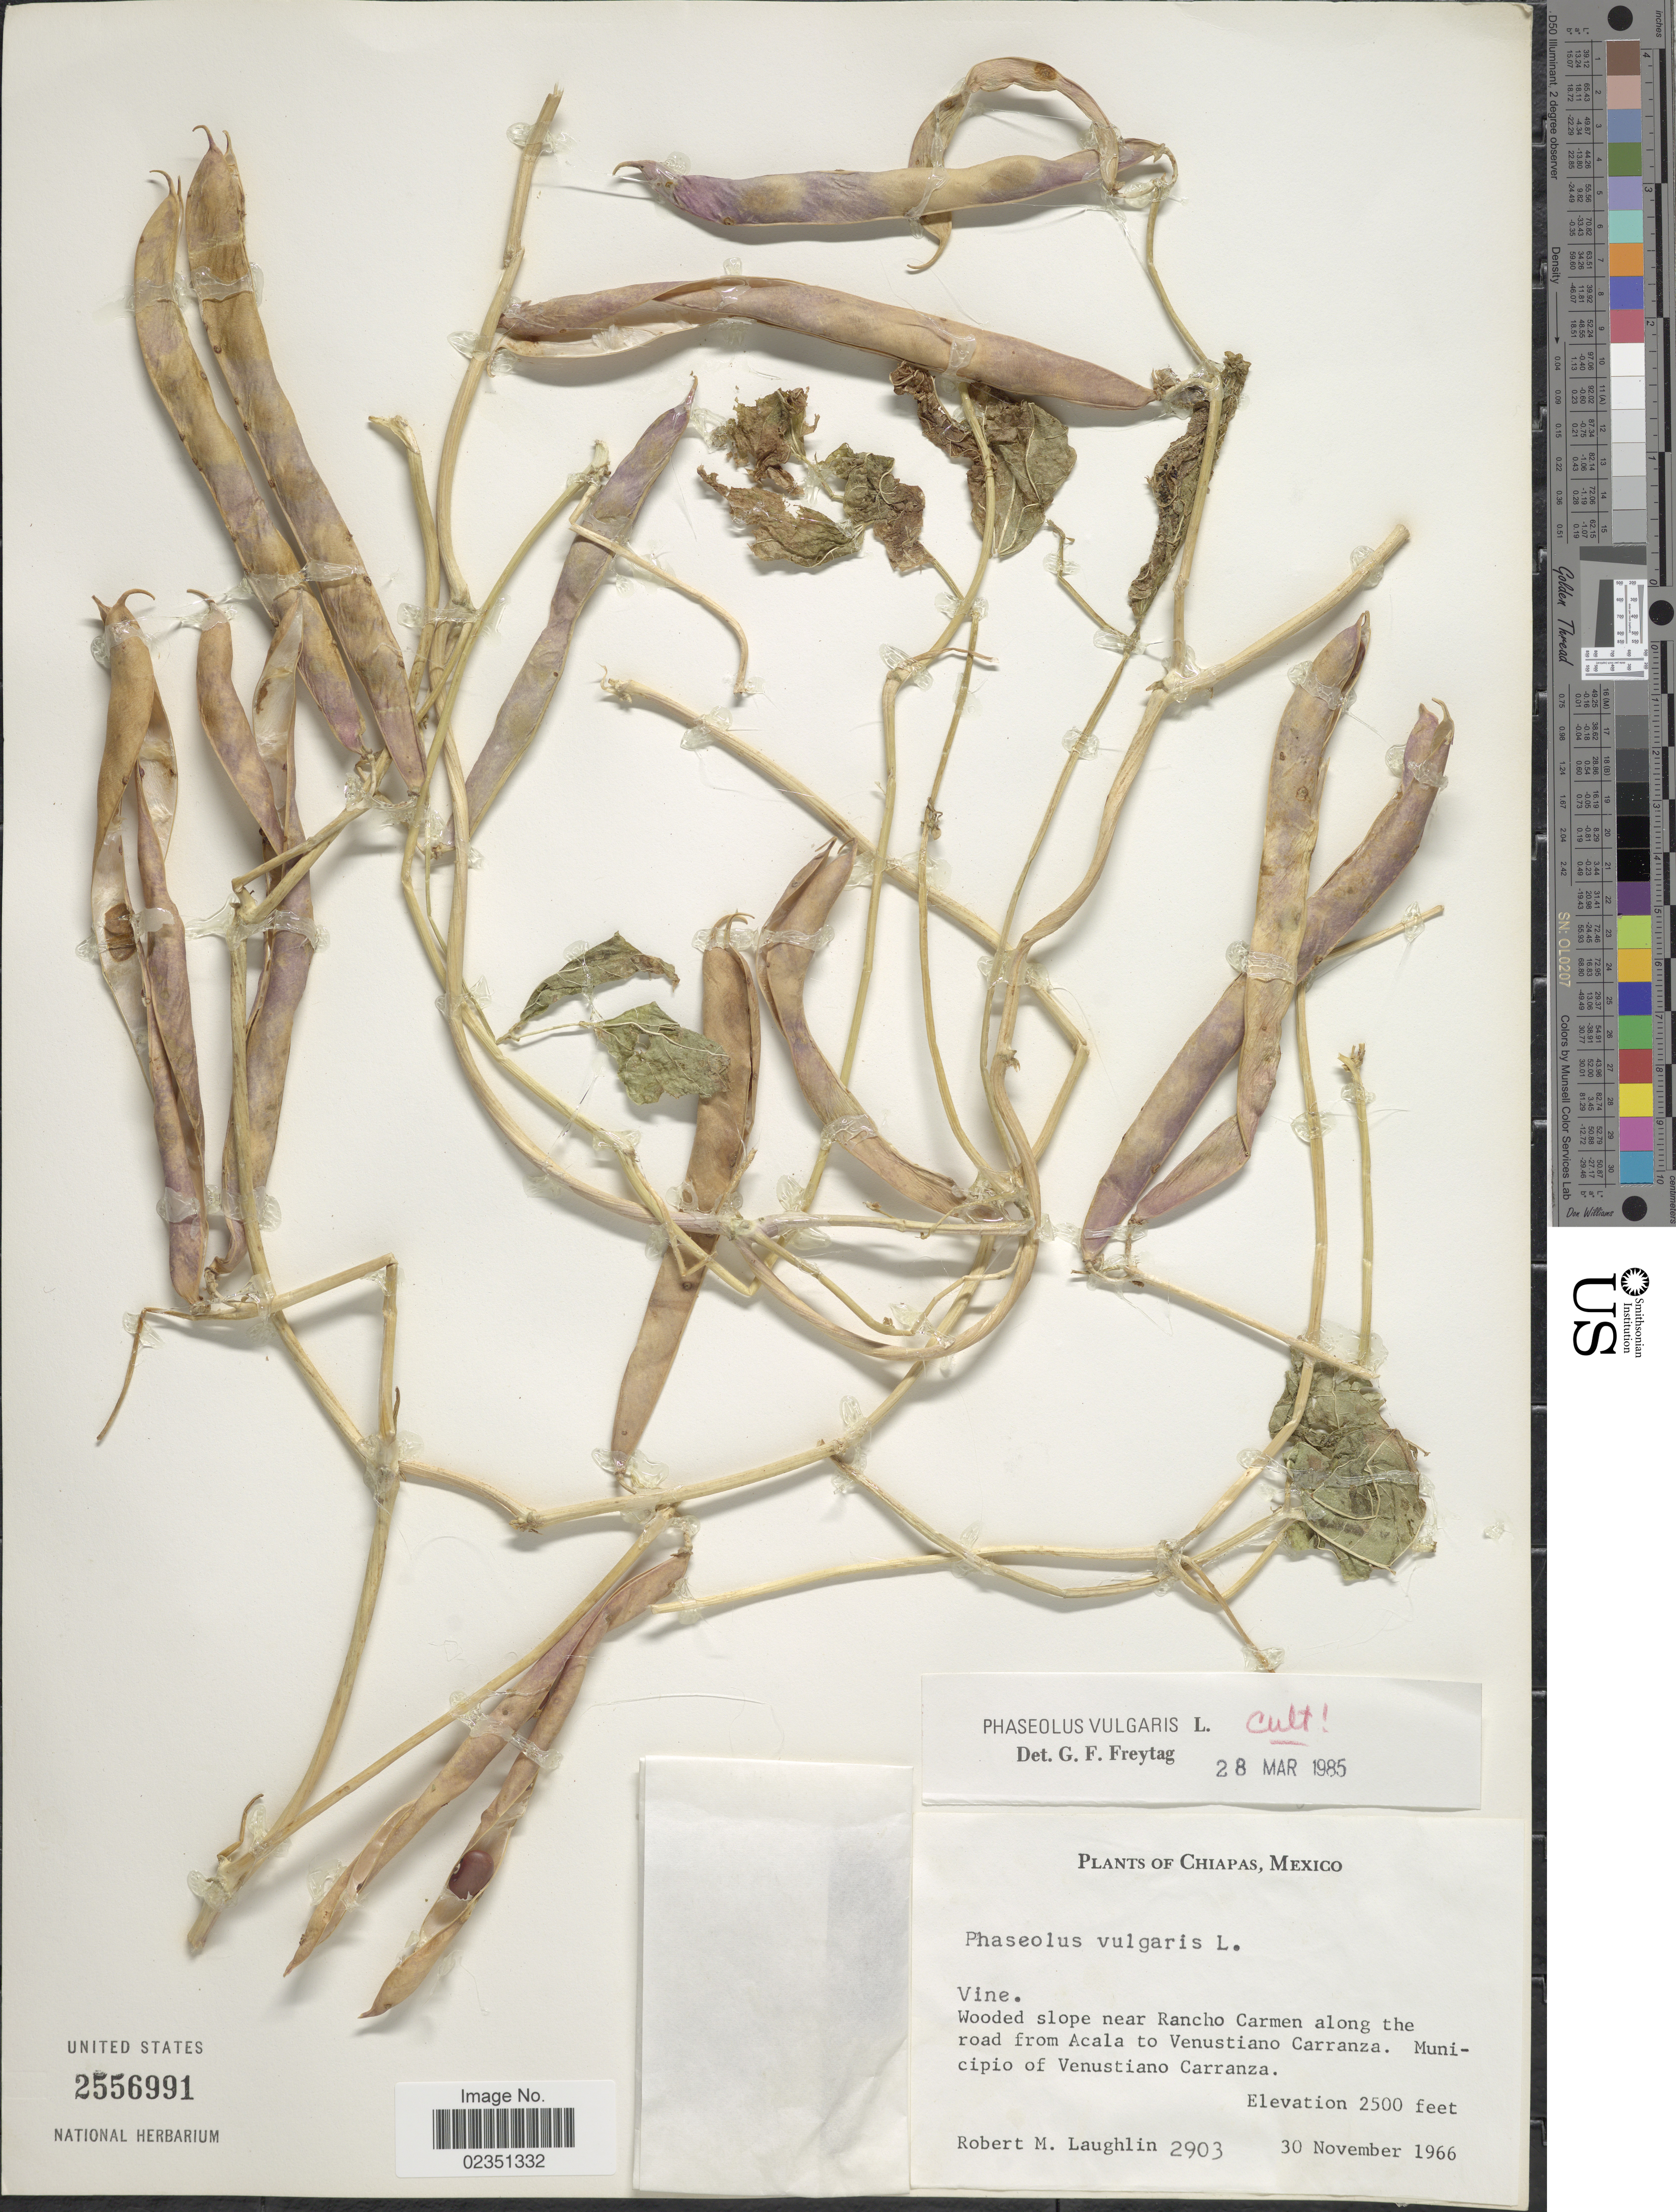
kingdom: Plantae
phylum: Tracheophyta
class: Magnoliopsida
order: Fabales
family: Fabaceae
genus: Phaseolus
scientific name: Phaseolus vulgaris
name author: L.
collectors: R. M. Laughlin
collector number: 2903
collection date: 1966-11-30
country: Mexico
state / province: Chiapas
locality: Wooded slope near Rancho Carmen along the road from Acala to Venustiano Carranza, Municipio of Venustiano Carranza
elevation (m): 762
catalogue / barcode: US 2556991